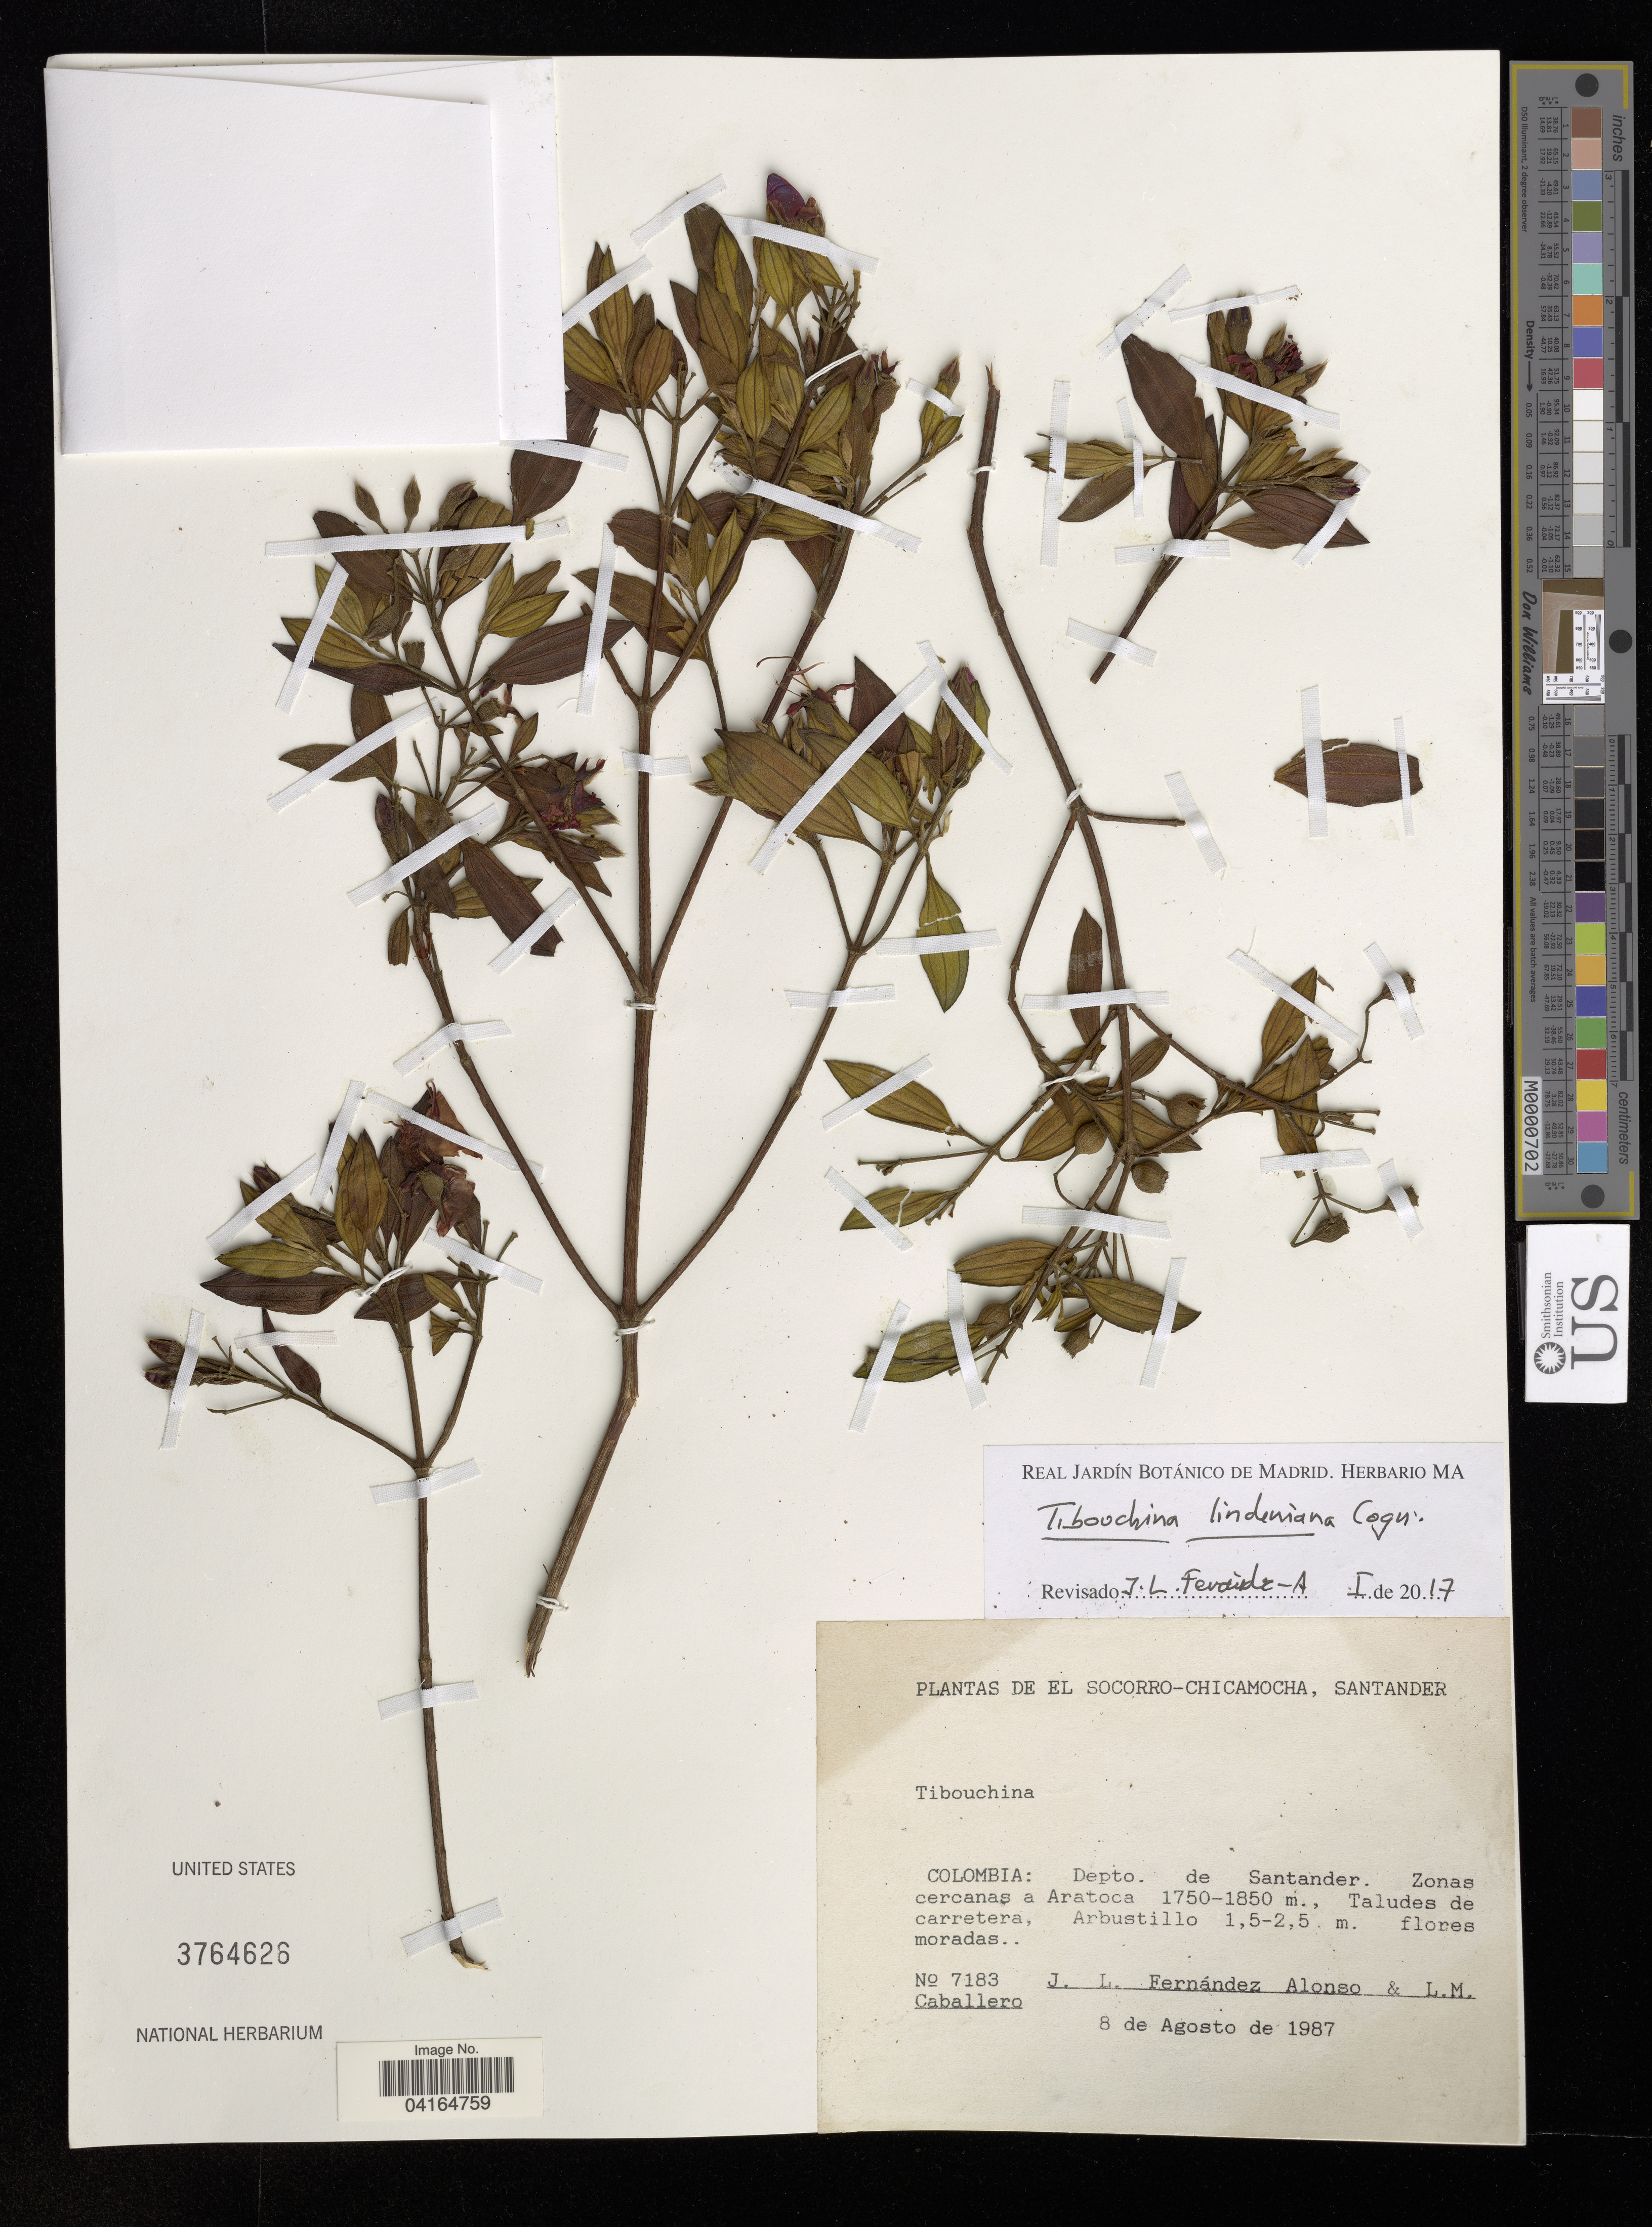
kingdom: Plantae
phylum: Tracheophyta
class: Magnoliopsida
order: Myrtales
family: Melastomataceae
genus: Tibouchina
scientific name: Tibouchina lindeniana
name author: Cogn.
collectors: J. Fernádez Alonso & L. Caballero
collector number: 7183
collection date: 1987-08-08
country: Colombia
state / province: Santander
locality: El Socorro-Chicamocha. Depto. de Santander. Zonas cercanas a Aratoca 1750-1850 m.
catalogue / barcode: US 3764626